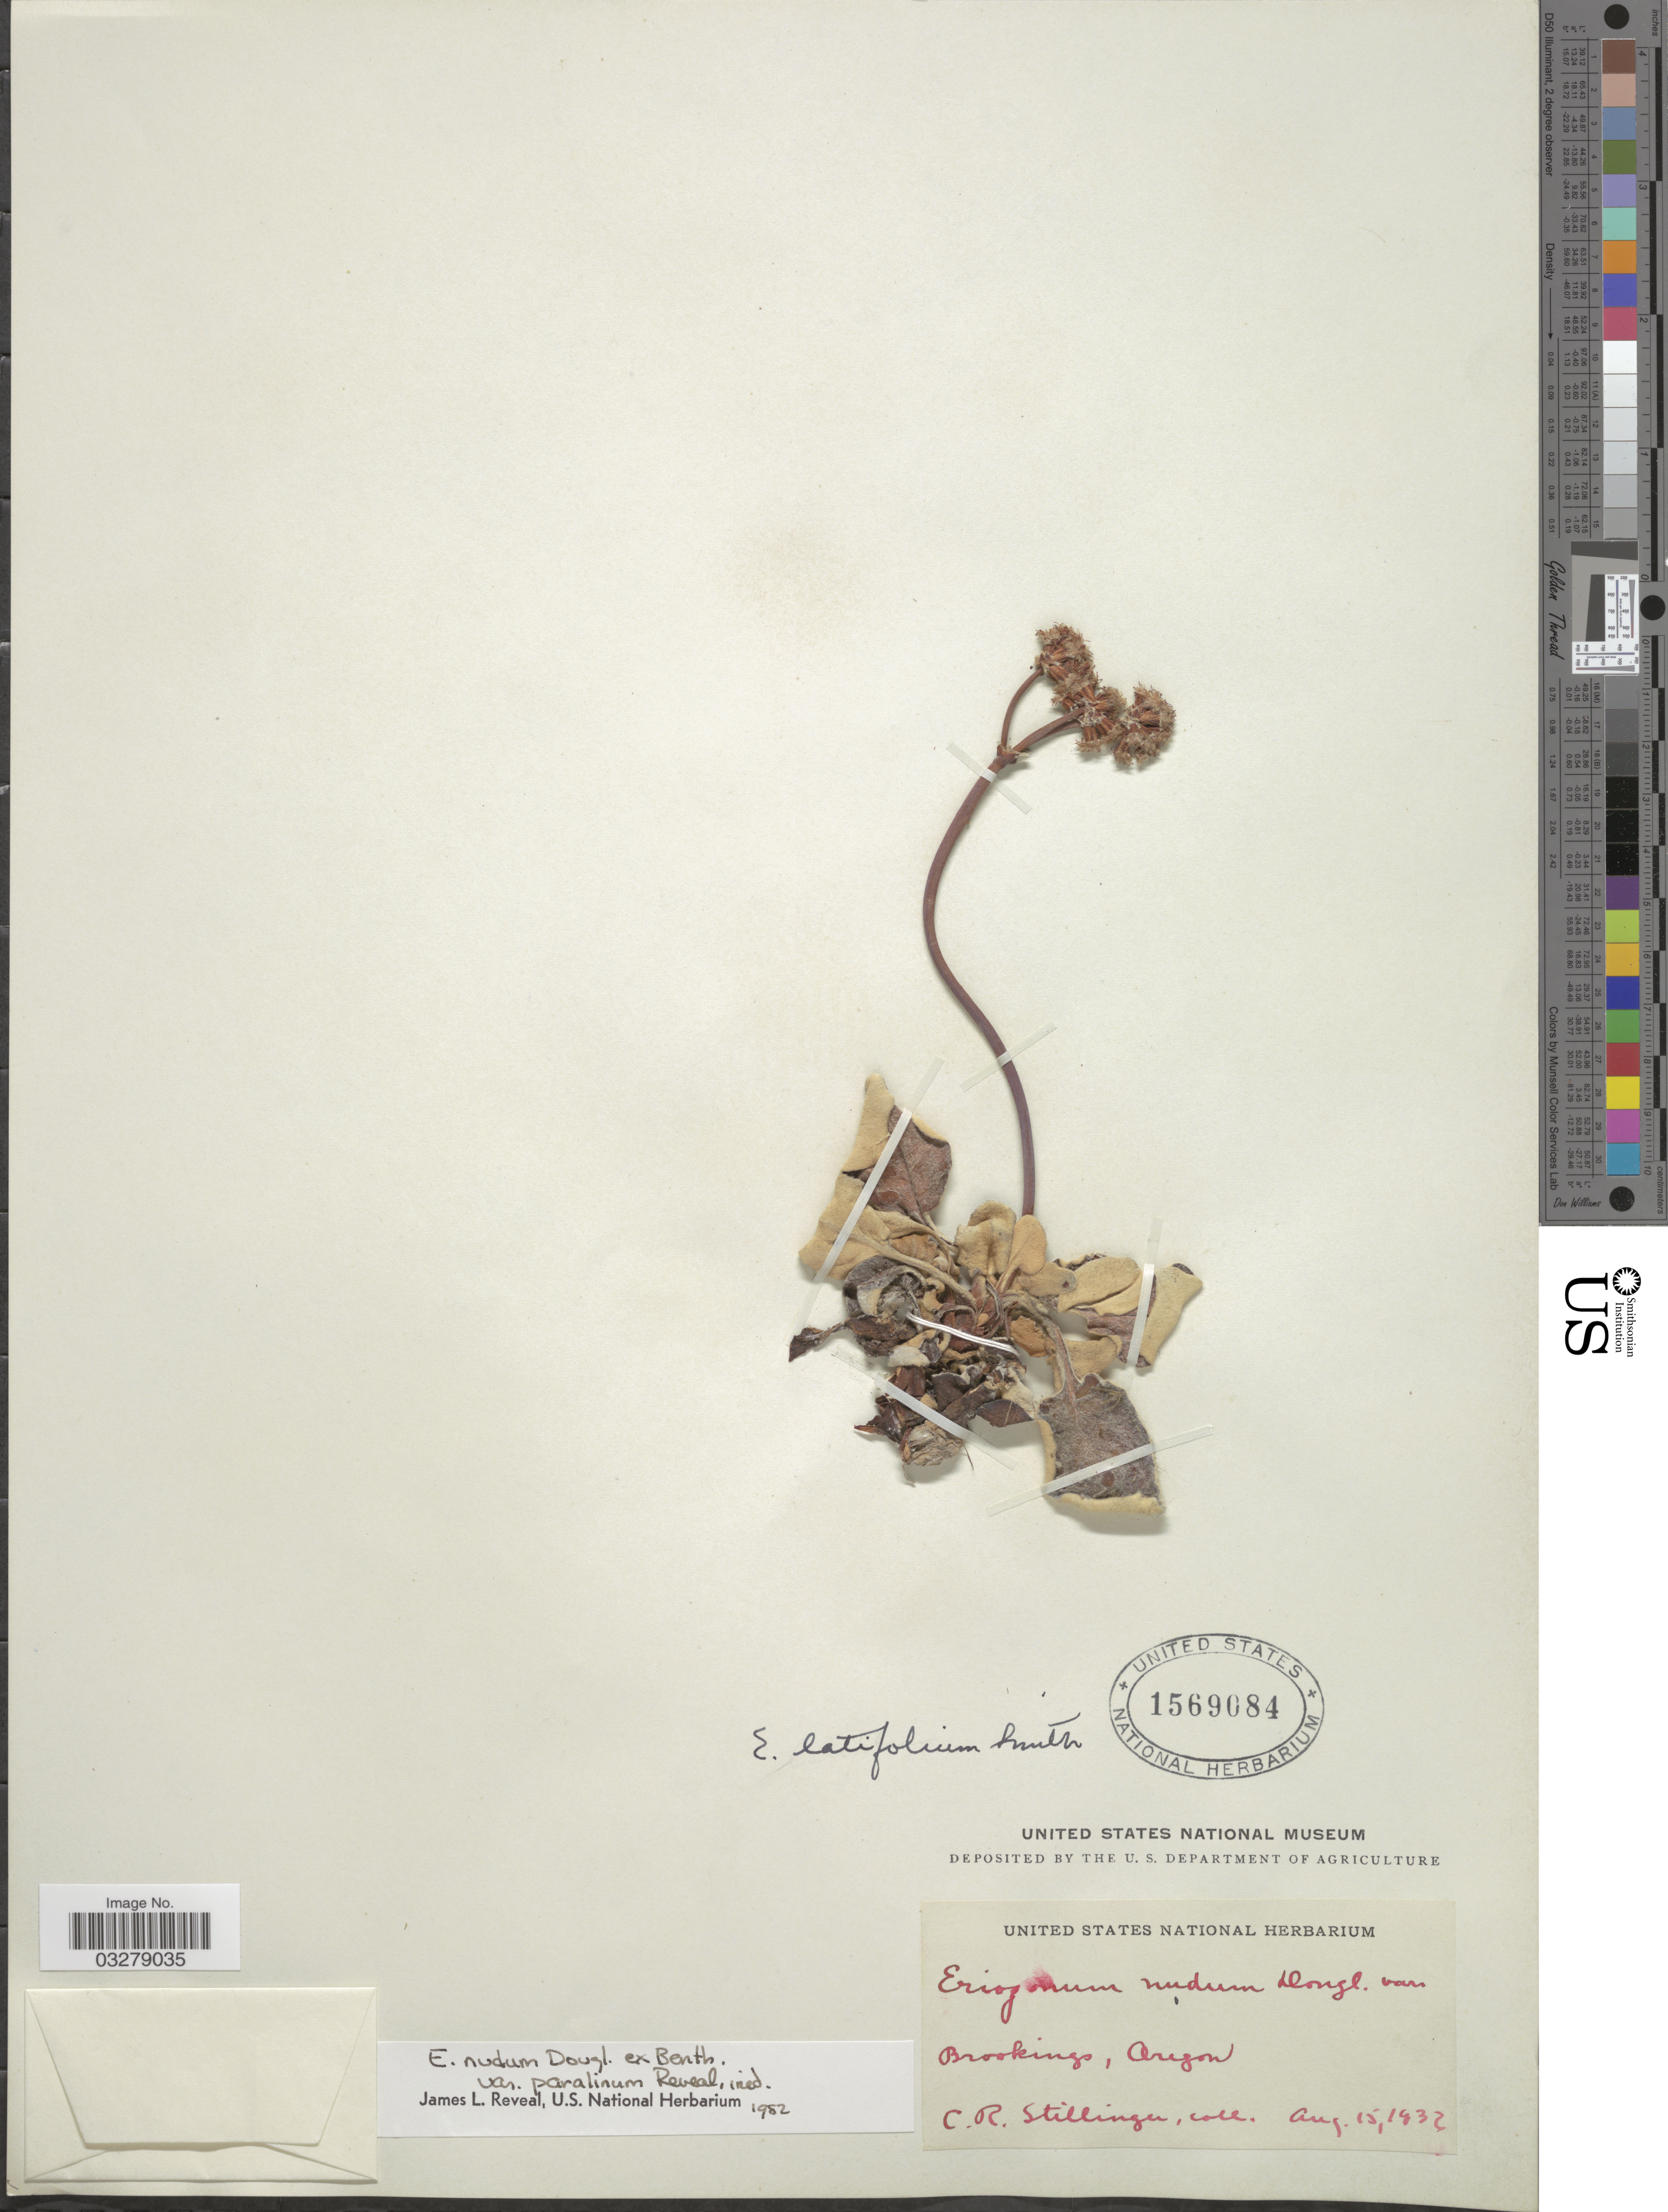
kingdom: Plantae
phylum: Tracheophyta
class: Magnoliopsida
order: Caryophyllales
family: Polygonaceae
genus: Eriogonum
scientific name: Eriogonum nudum var. paralinum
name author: Reveal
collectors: C. Stillinger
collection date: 1932-08-15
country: United States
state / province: Oregon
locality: Brookings.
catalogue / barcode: US 1569084